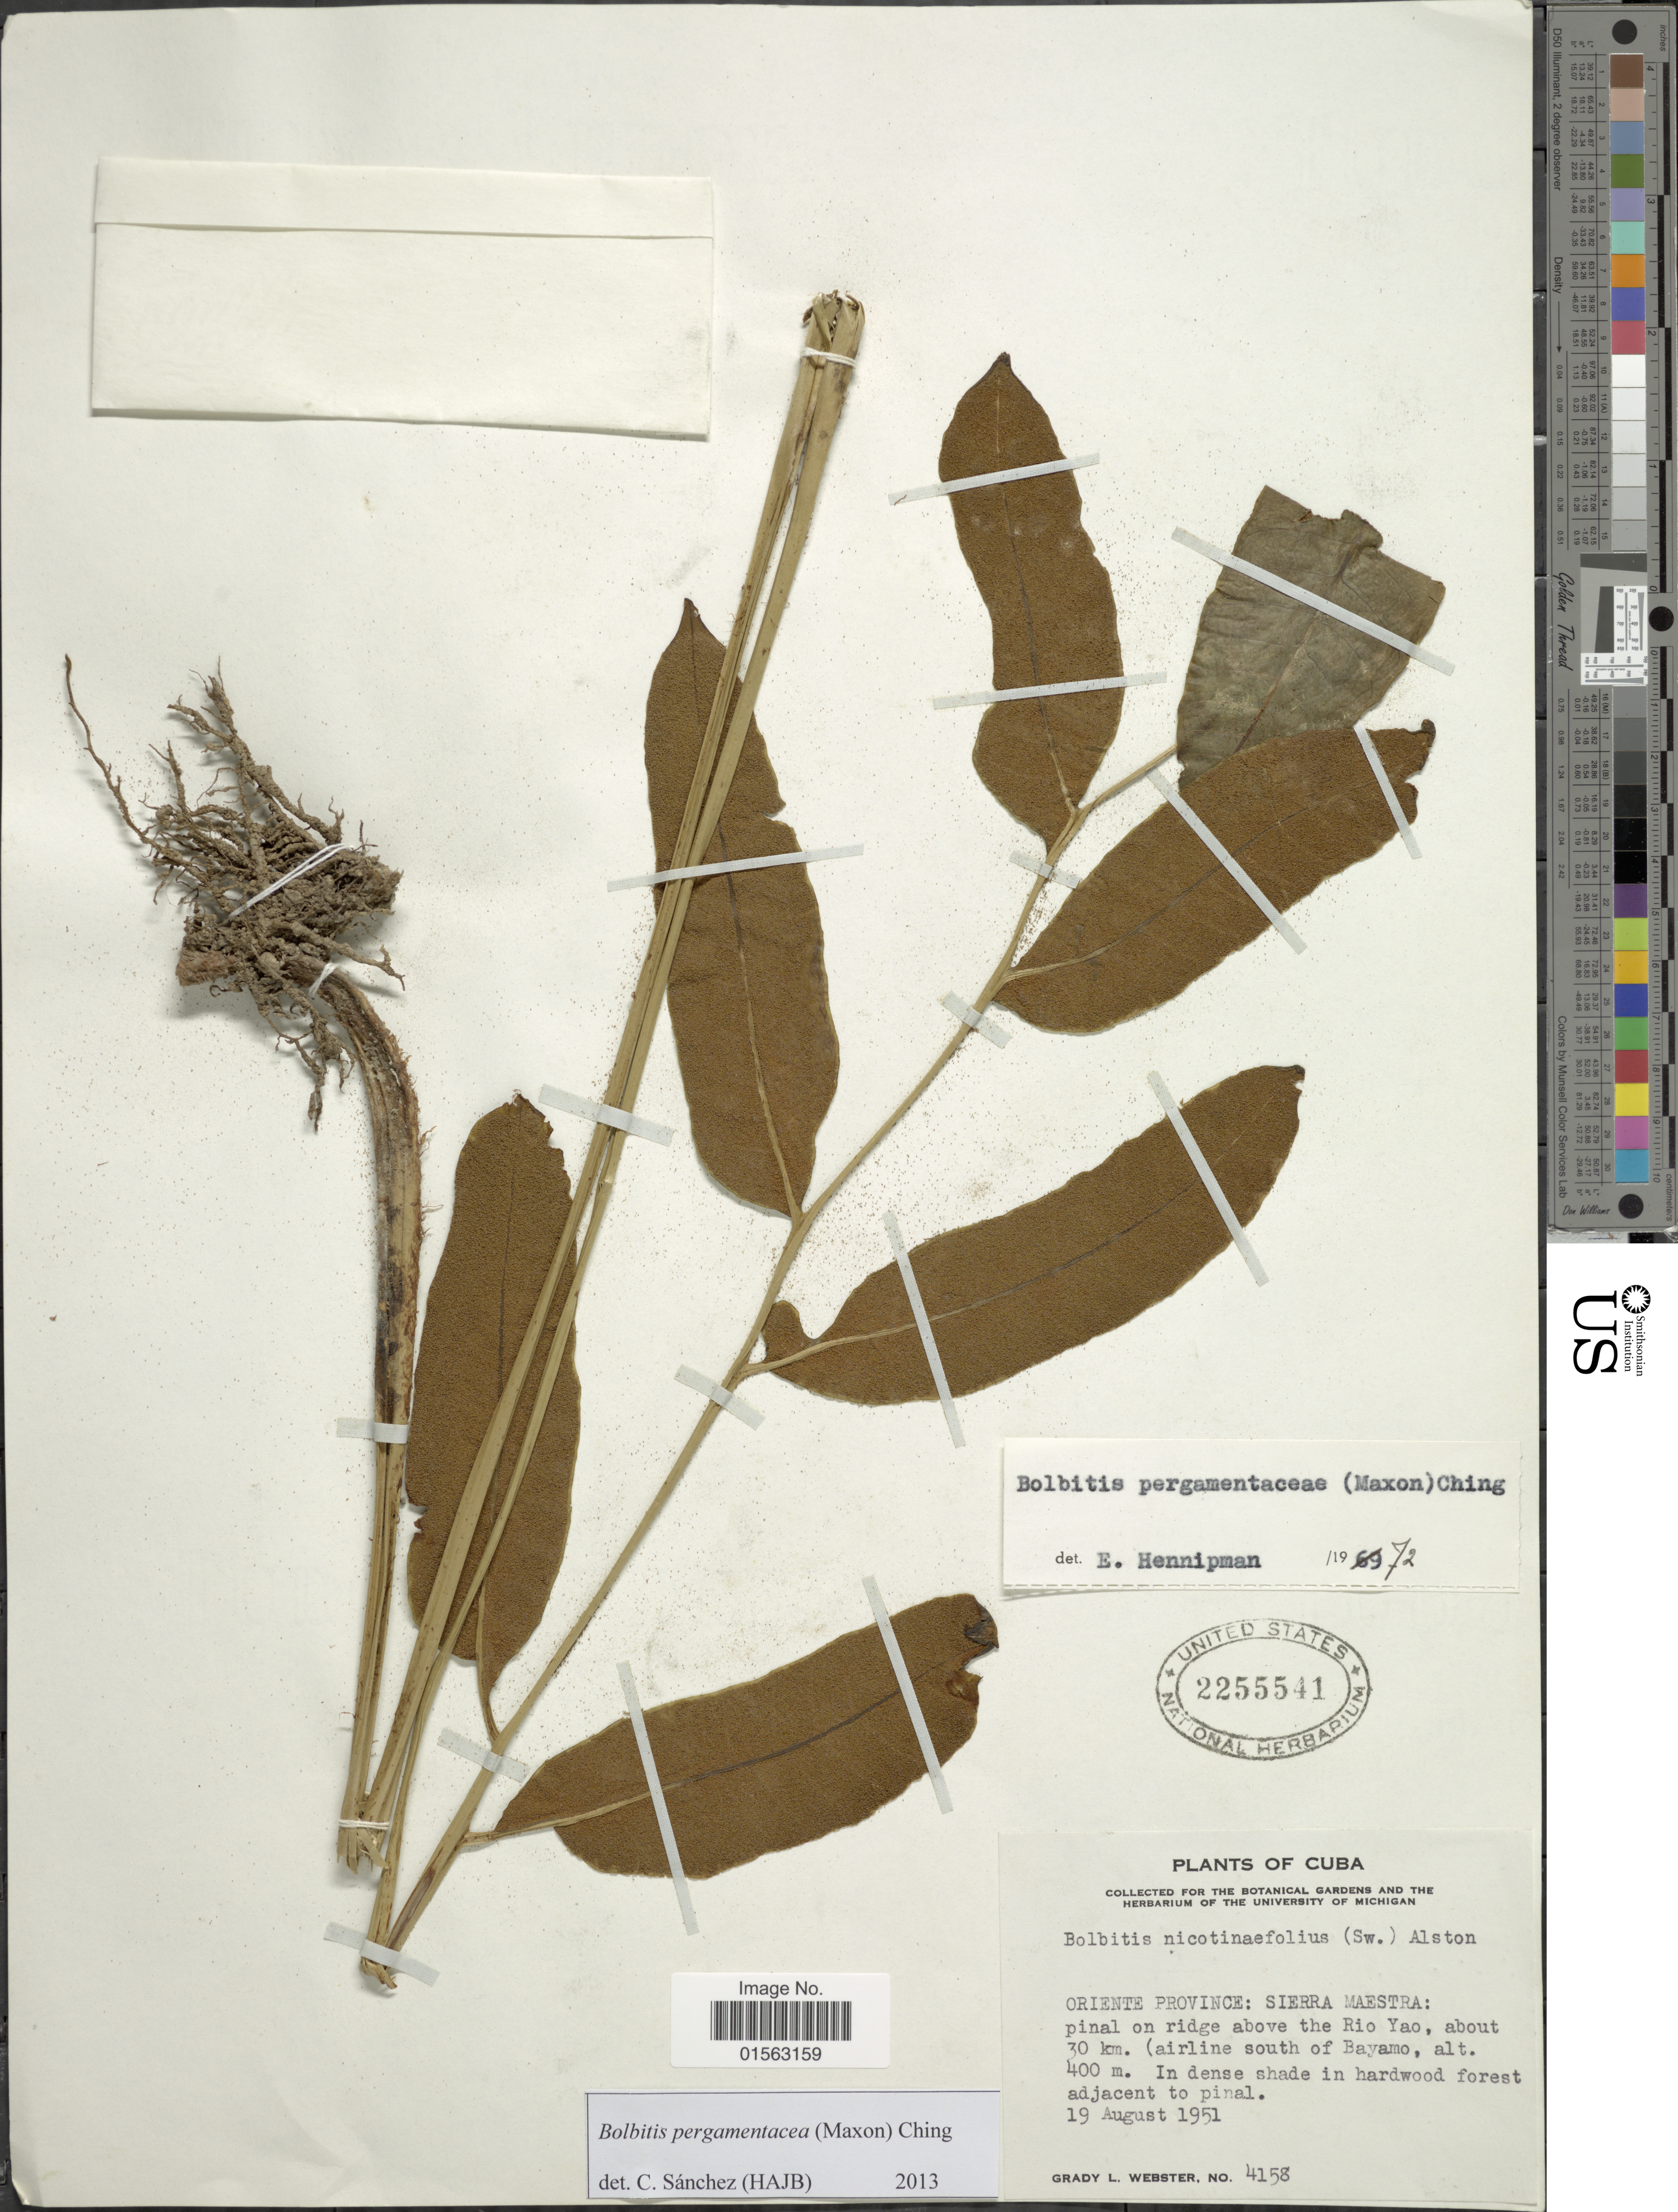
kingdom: Plantae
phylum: Tracheophyta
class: Polypodiopsida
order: Polypodiales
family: Dryopteridaceae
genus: Mickelia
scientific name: Mickelia pergamentacea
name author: (Maxon) R.C. Moran et al.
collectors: G. L. Webster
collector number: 4158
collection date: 1951-08-19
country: Cuba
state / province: Oriente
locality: Cuba, Sierra Maestra: pinal on ridge above the Rio Yao, about 30 km. (airline south of Bayamo, in dense shade in hardwood forest adjacent to pinal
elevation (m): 400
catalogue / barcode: US 2255541